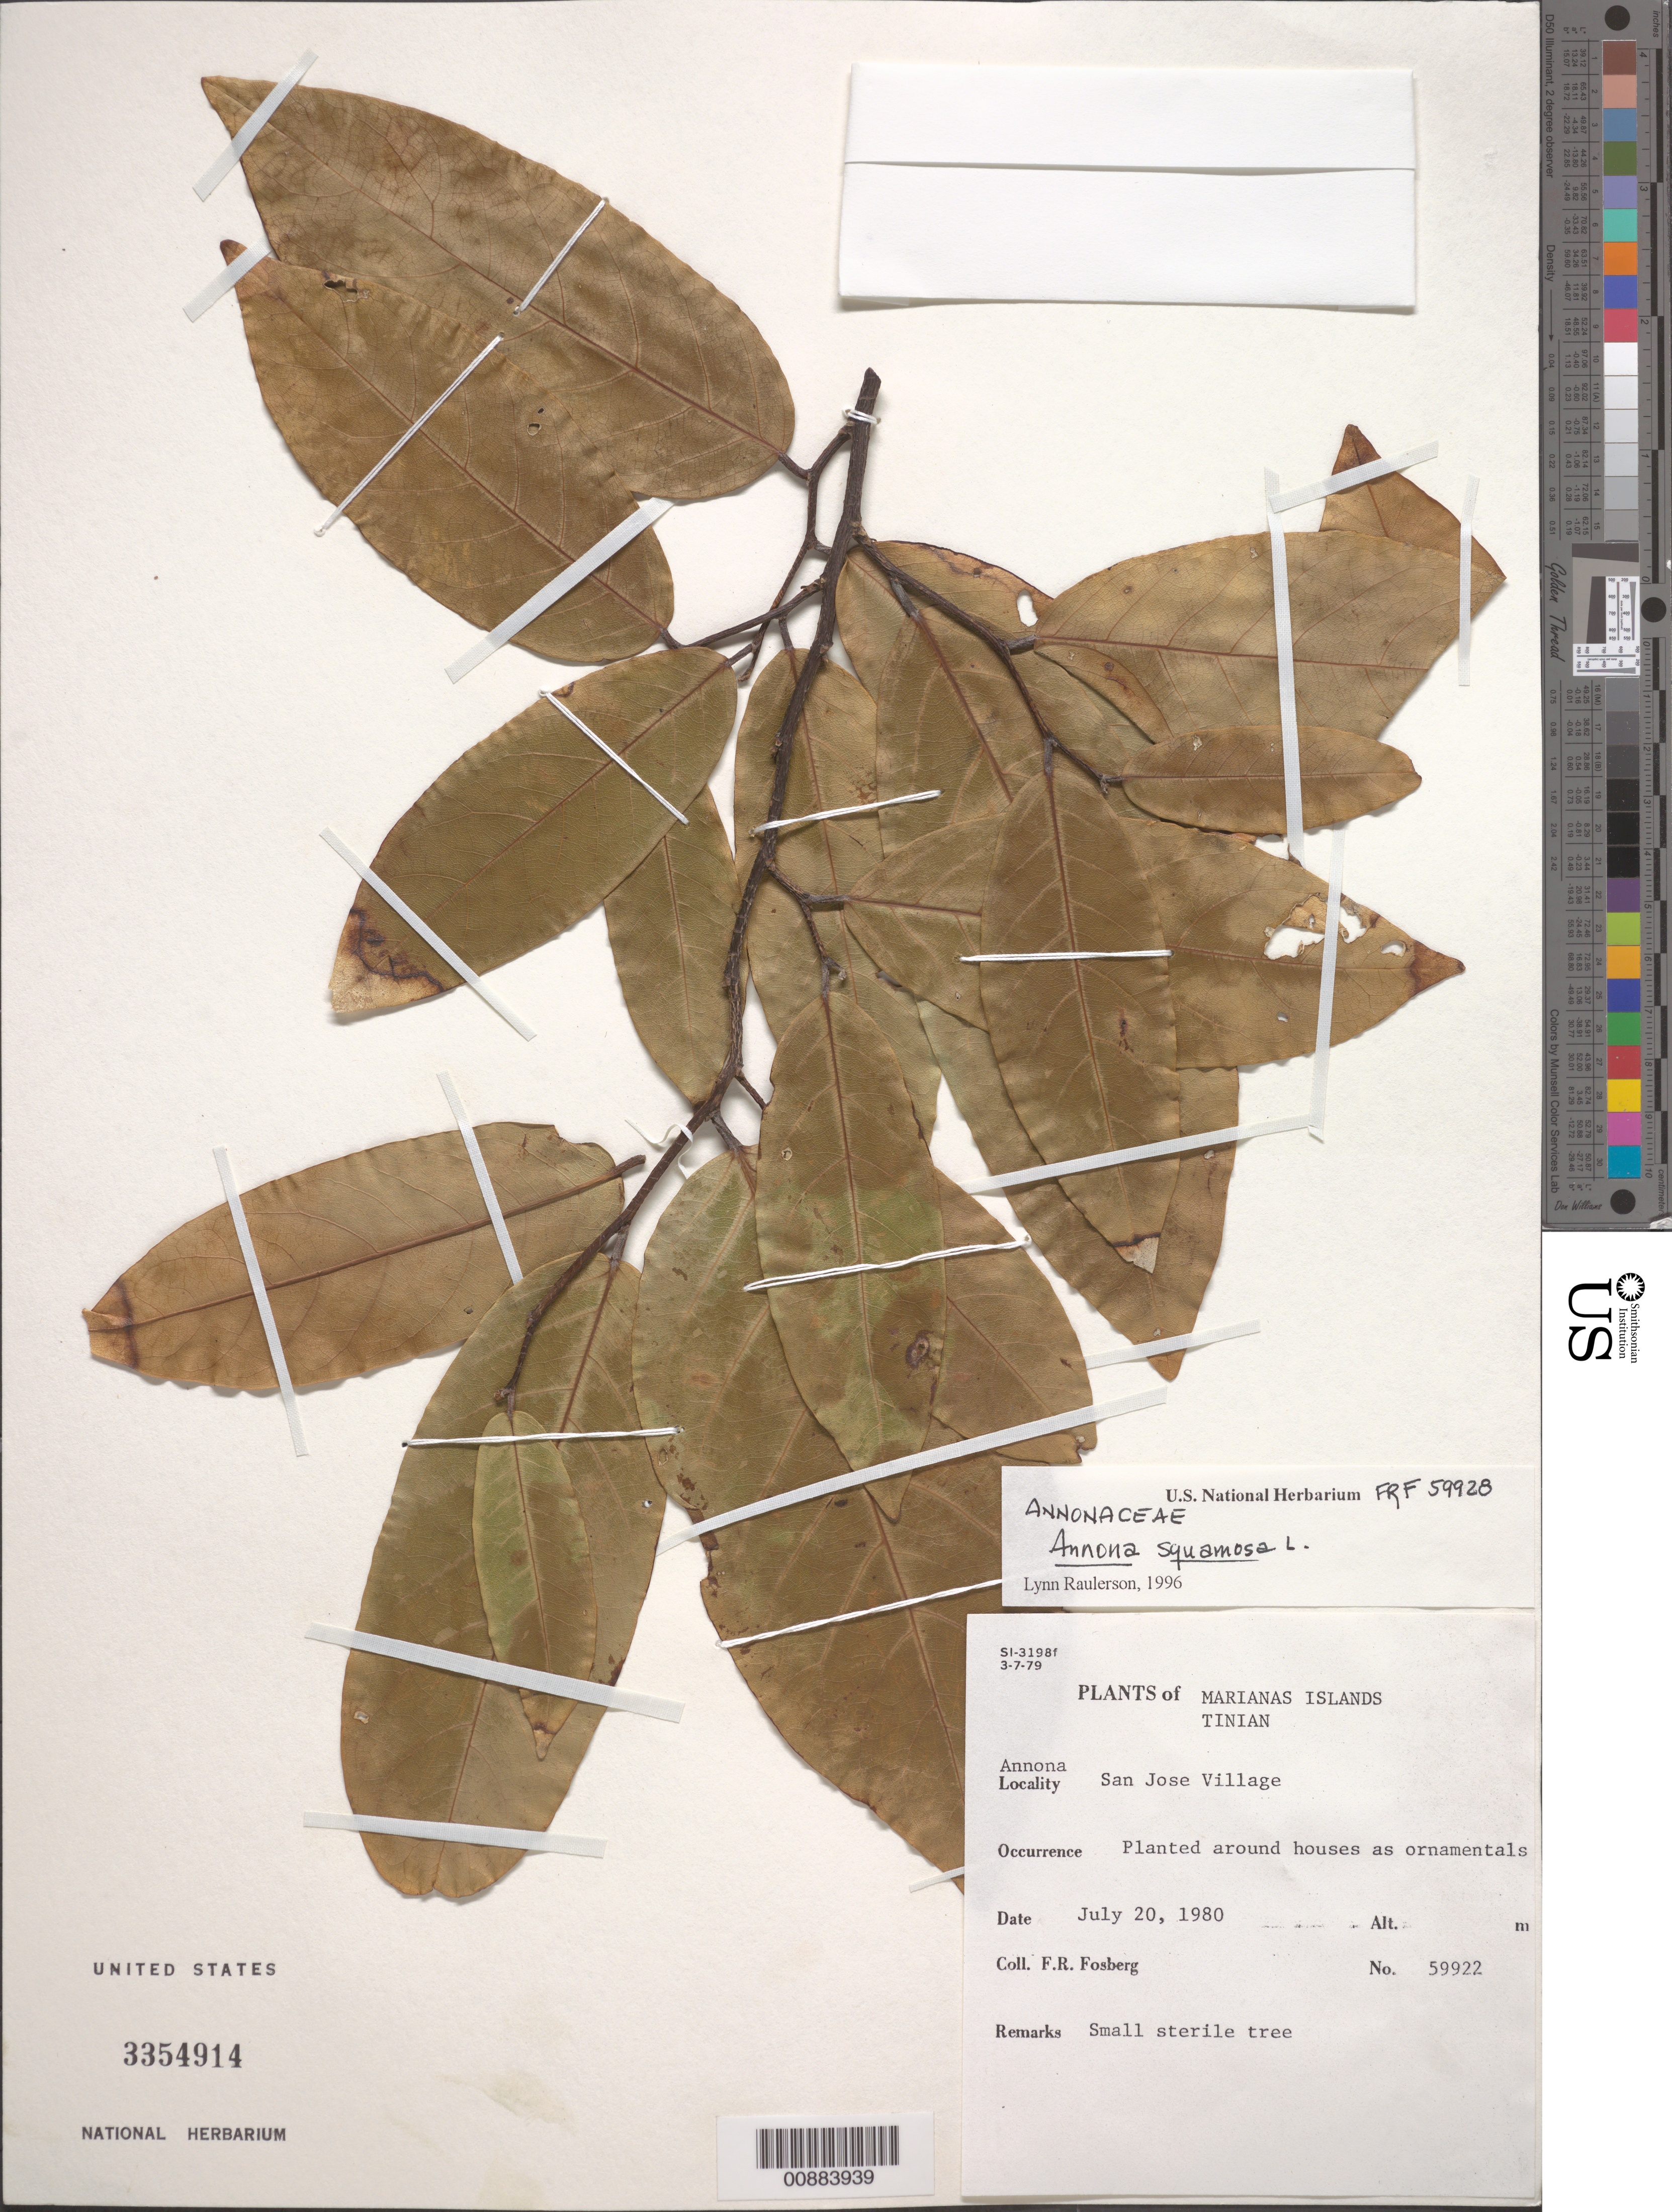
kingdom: Plantae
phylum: Tracheophyta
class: Magnoliopsida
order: Magnoliales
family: Annonaceae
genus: Annona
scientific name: Annona squamosa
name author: L.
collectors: F. R. Fosberg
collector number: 59922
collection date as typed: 20 Jul 1980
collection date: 1980-07-20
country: Northern Mariana Islands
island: Tinian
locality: San Jose Village.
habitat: Planted around houses.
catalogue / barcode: US 3354914